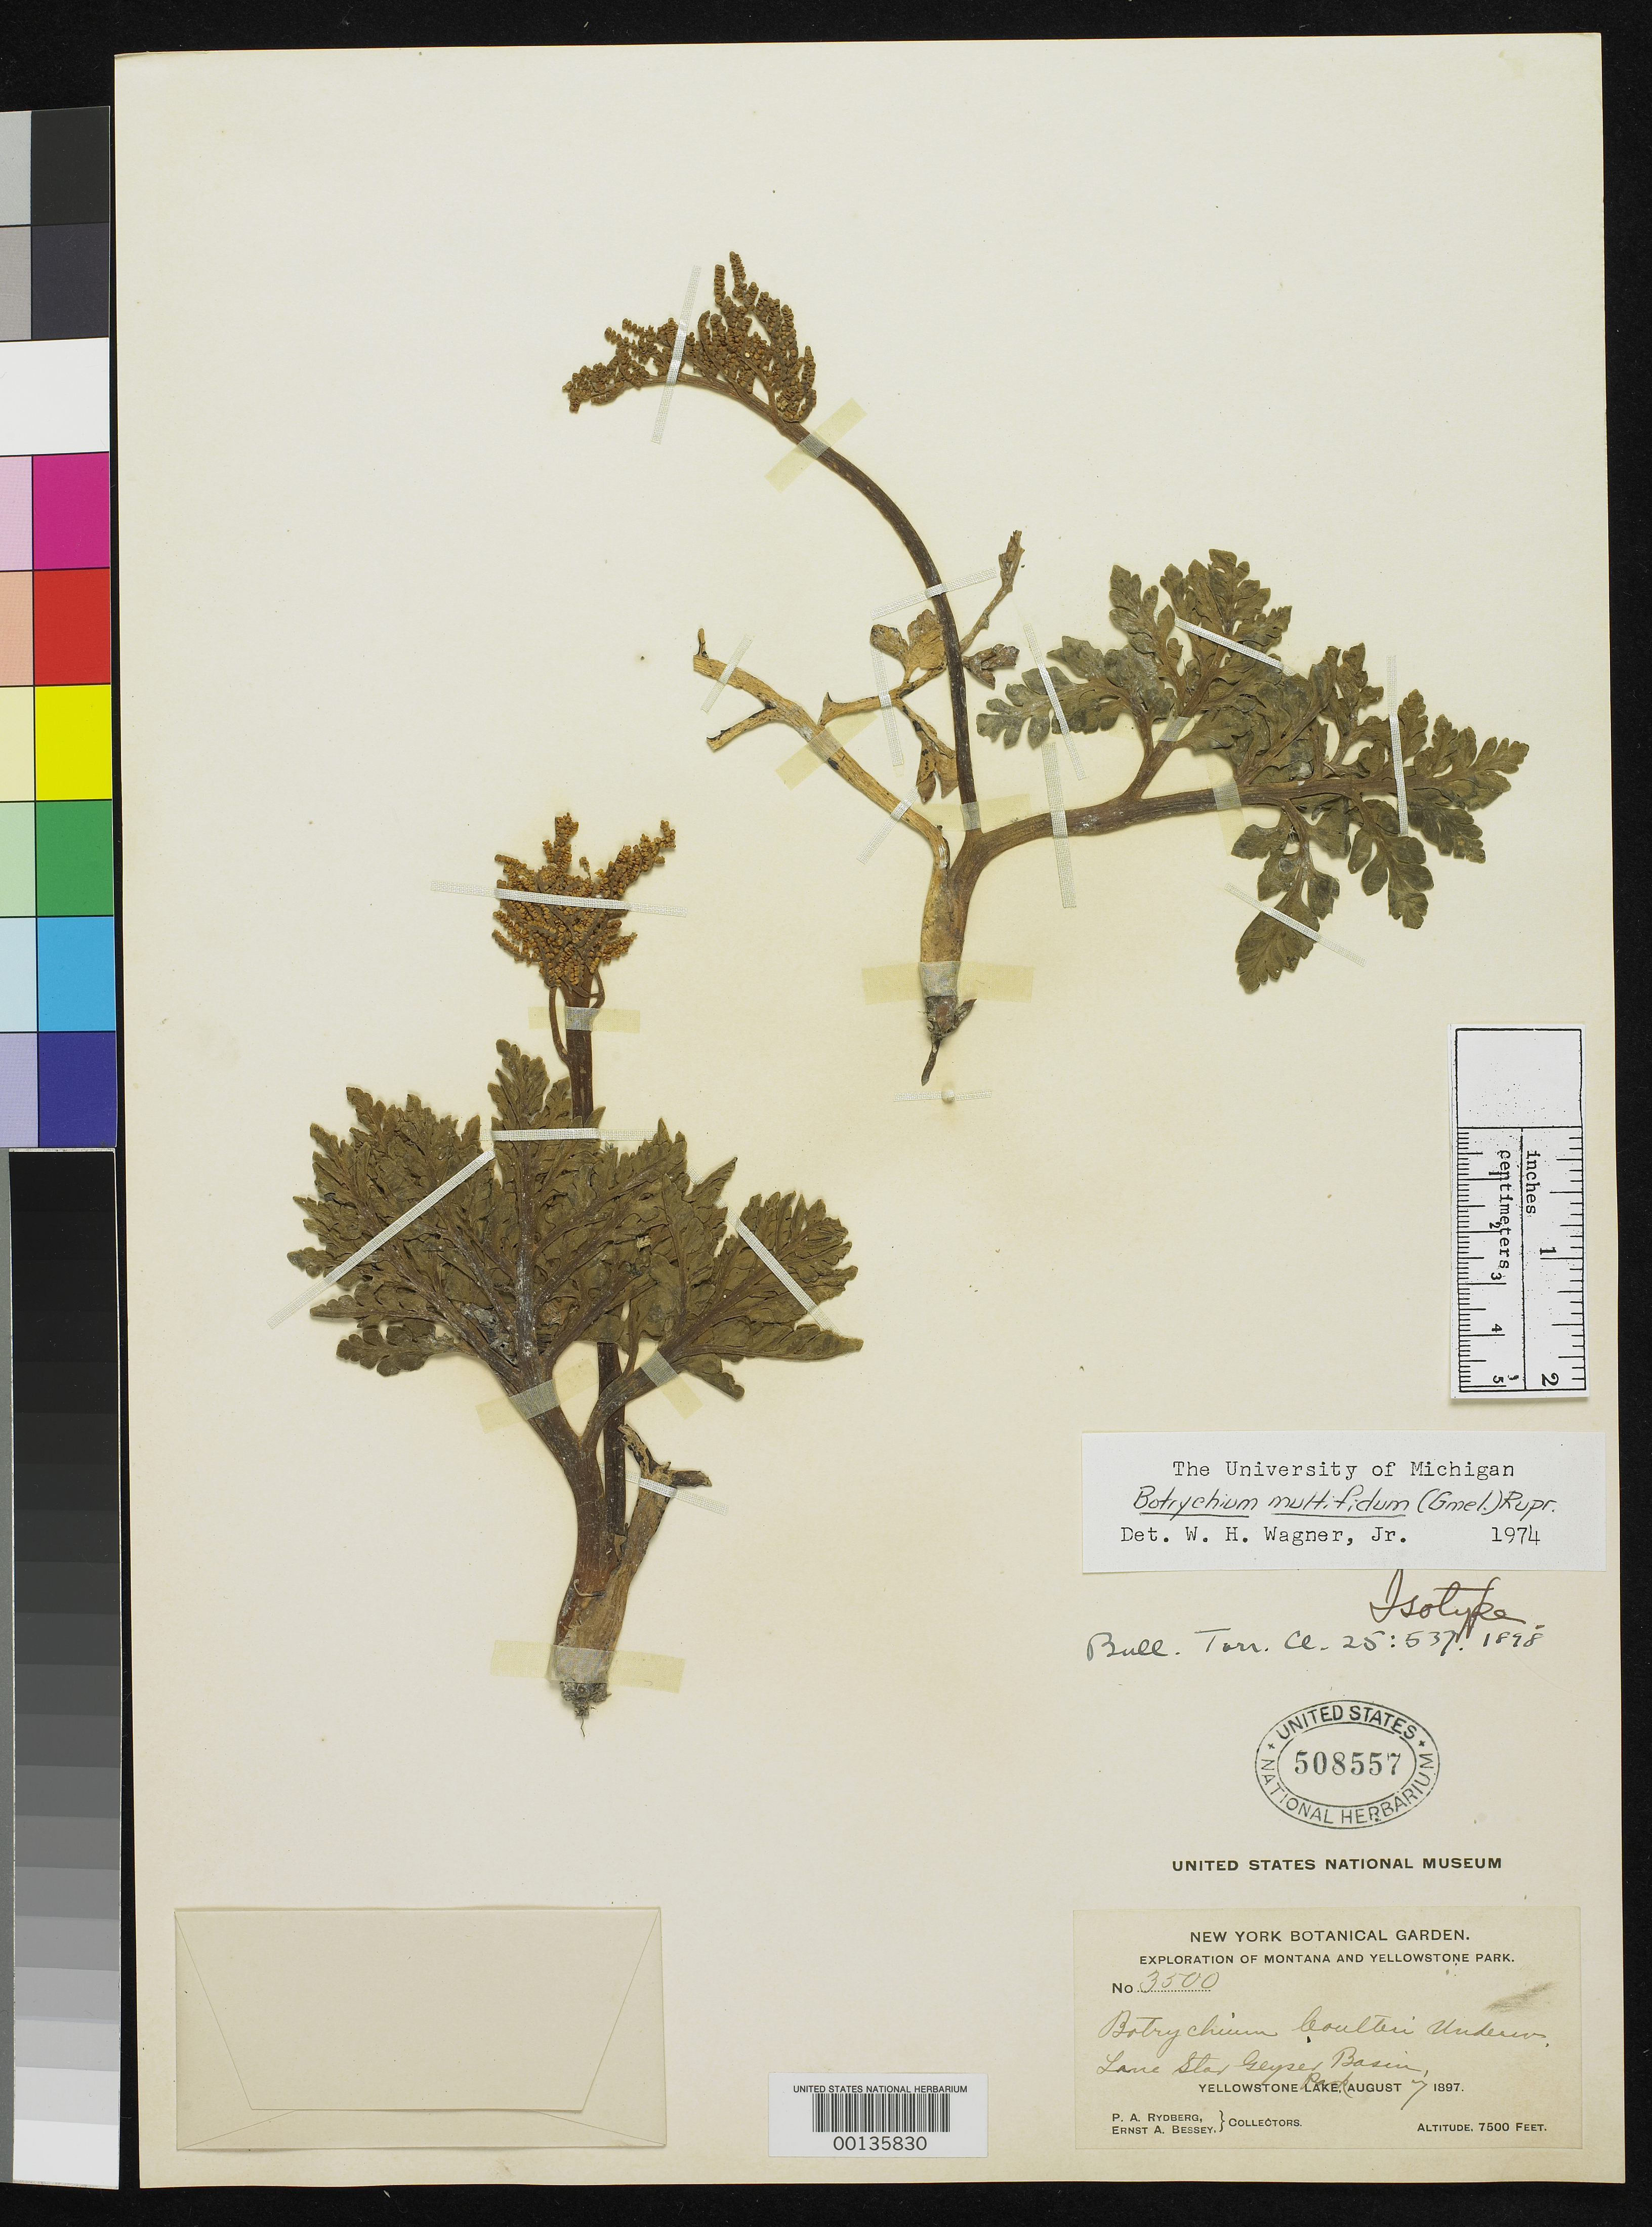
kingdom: Plantae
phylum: Tracheophyta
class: Polypodiopsida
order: Ophioglossales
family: Ophioglossaceae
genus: Botrychium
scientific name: Botrychium coulteri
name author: Underw.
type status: Type Collection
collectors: P. A. Rydberg & E. Bessey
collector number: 3500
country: United States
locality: Yellowstone National Park.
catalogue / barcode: US 508557